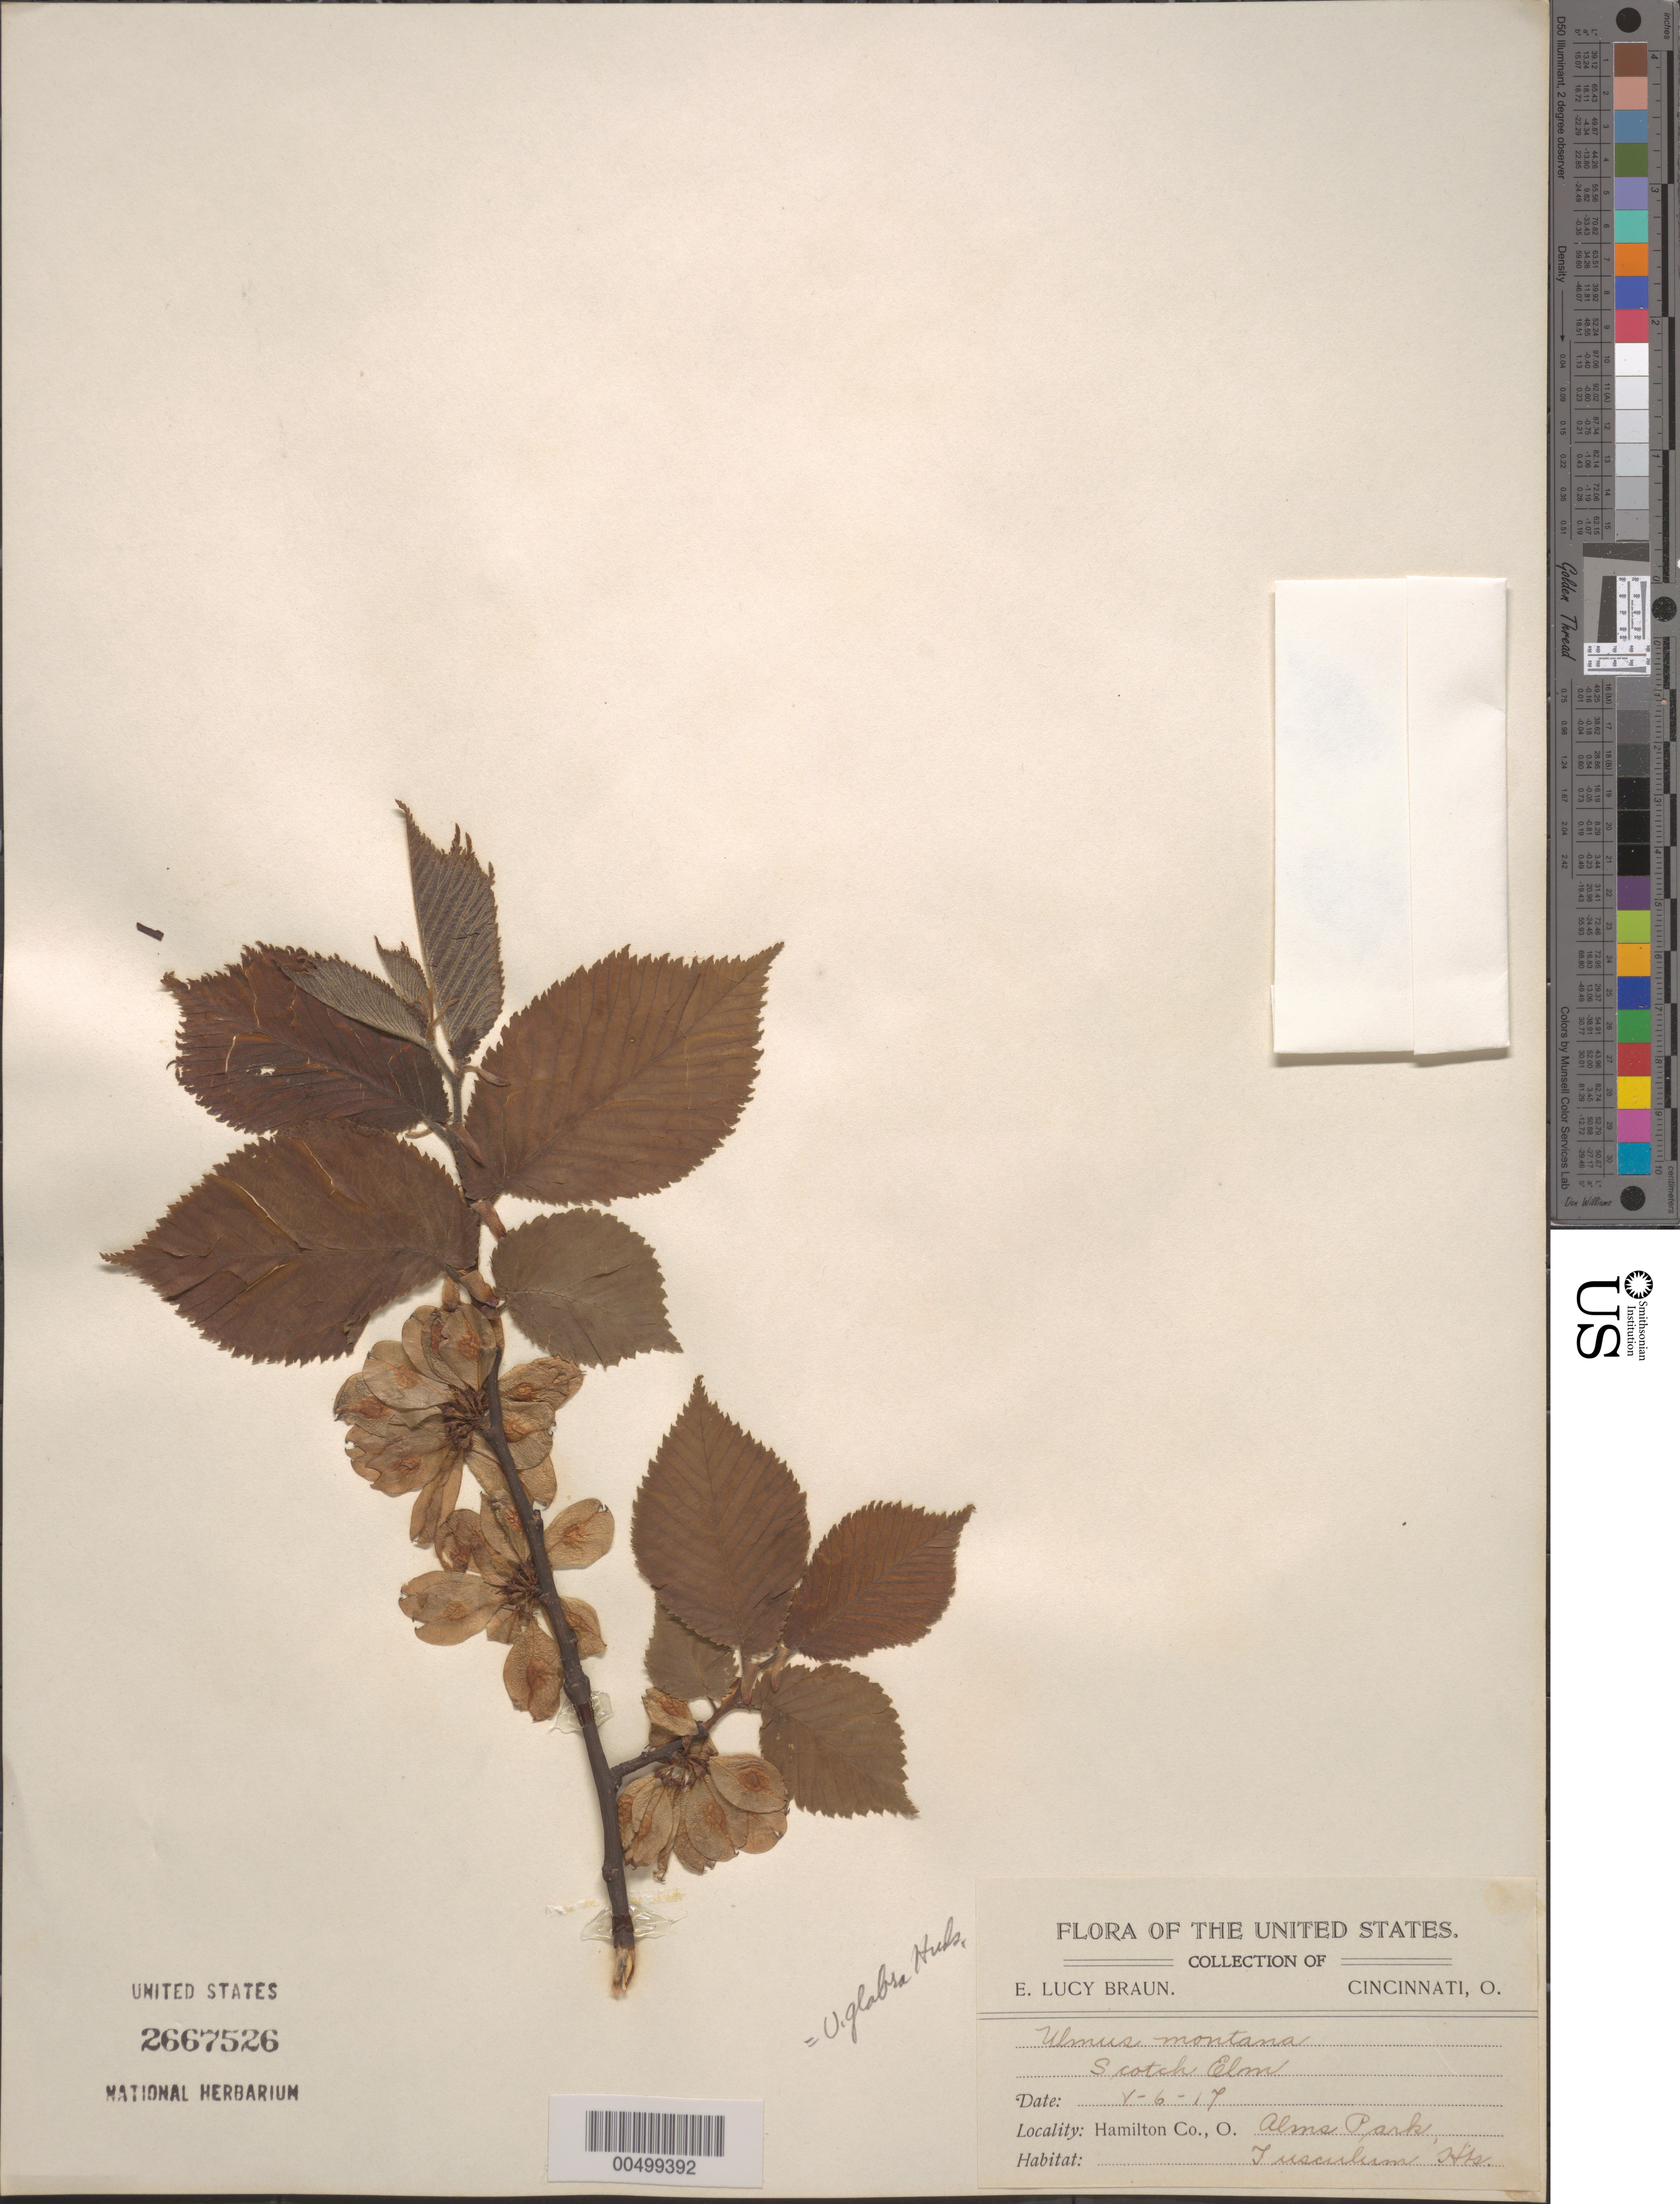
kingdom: Plantae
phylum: Tracheophyta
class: Magnoliopsida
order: Rosales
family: Ulmaceae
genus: Ulmus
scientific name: Ulmus glabra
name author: Huds.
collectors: E. L. Braun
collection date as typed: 06 May 1917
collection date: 1917-05-06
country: United States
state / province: Ohio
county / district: Hamilton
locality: Alms Park, Tusculum Hts.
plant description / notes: Common name: Scotch elm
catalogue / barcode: US 2667526